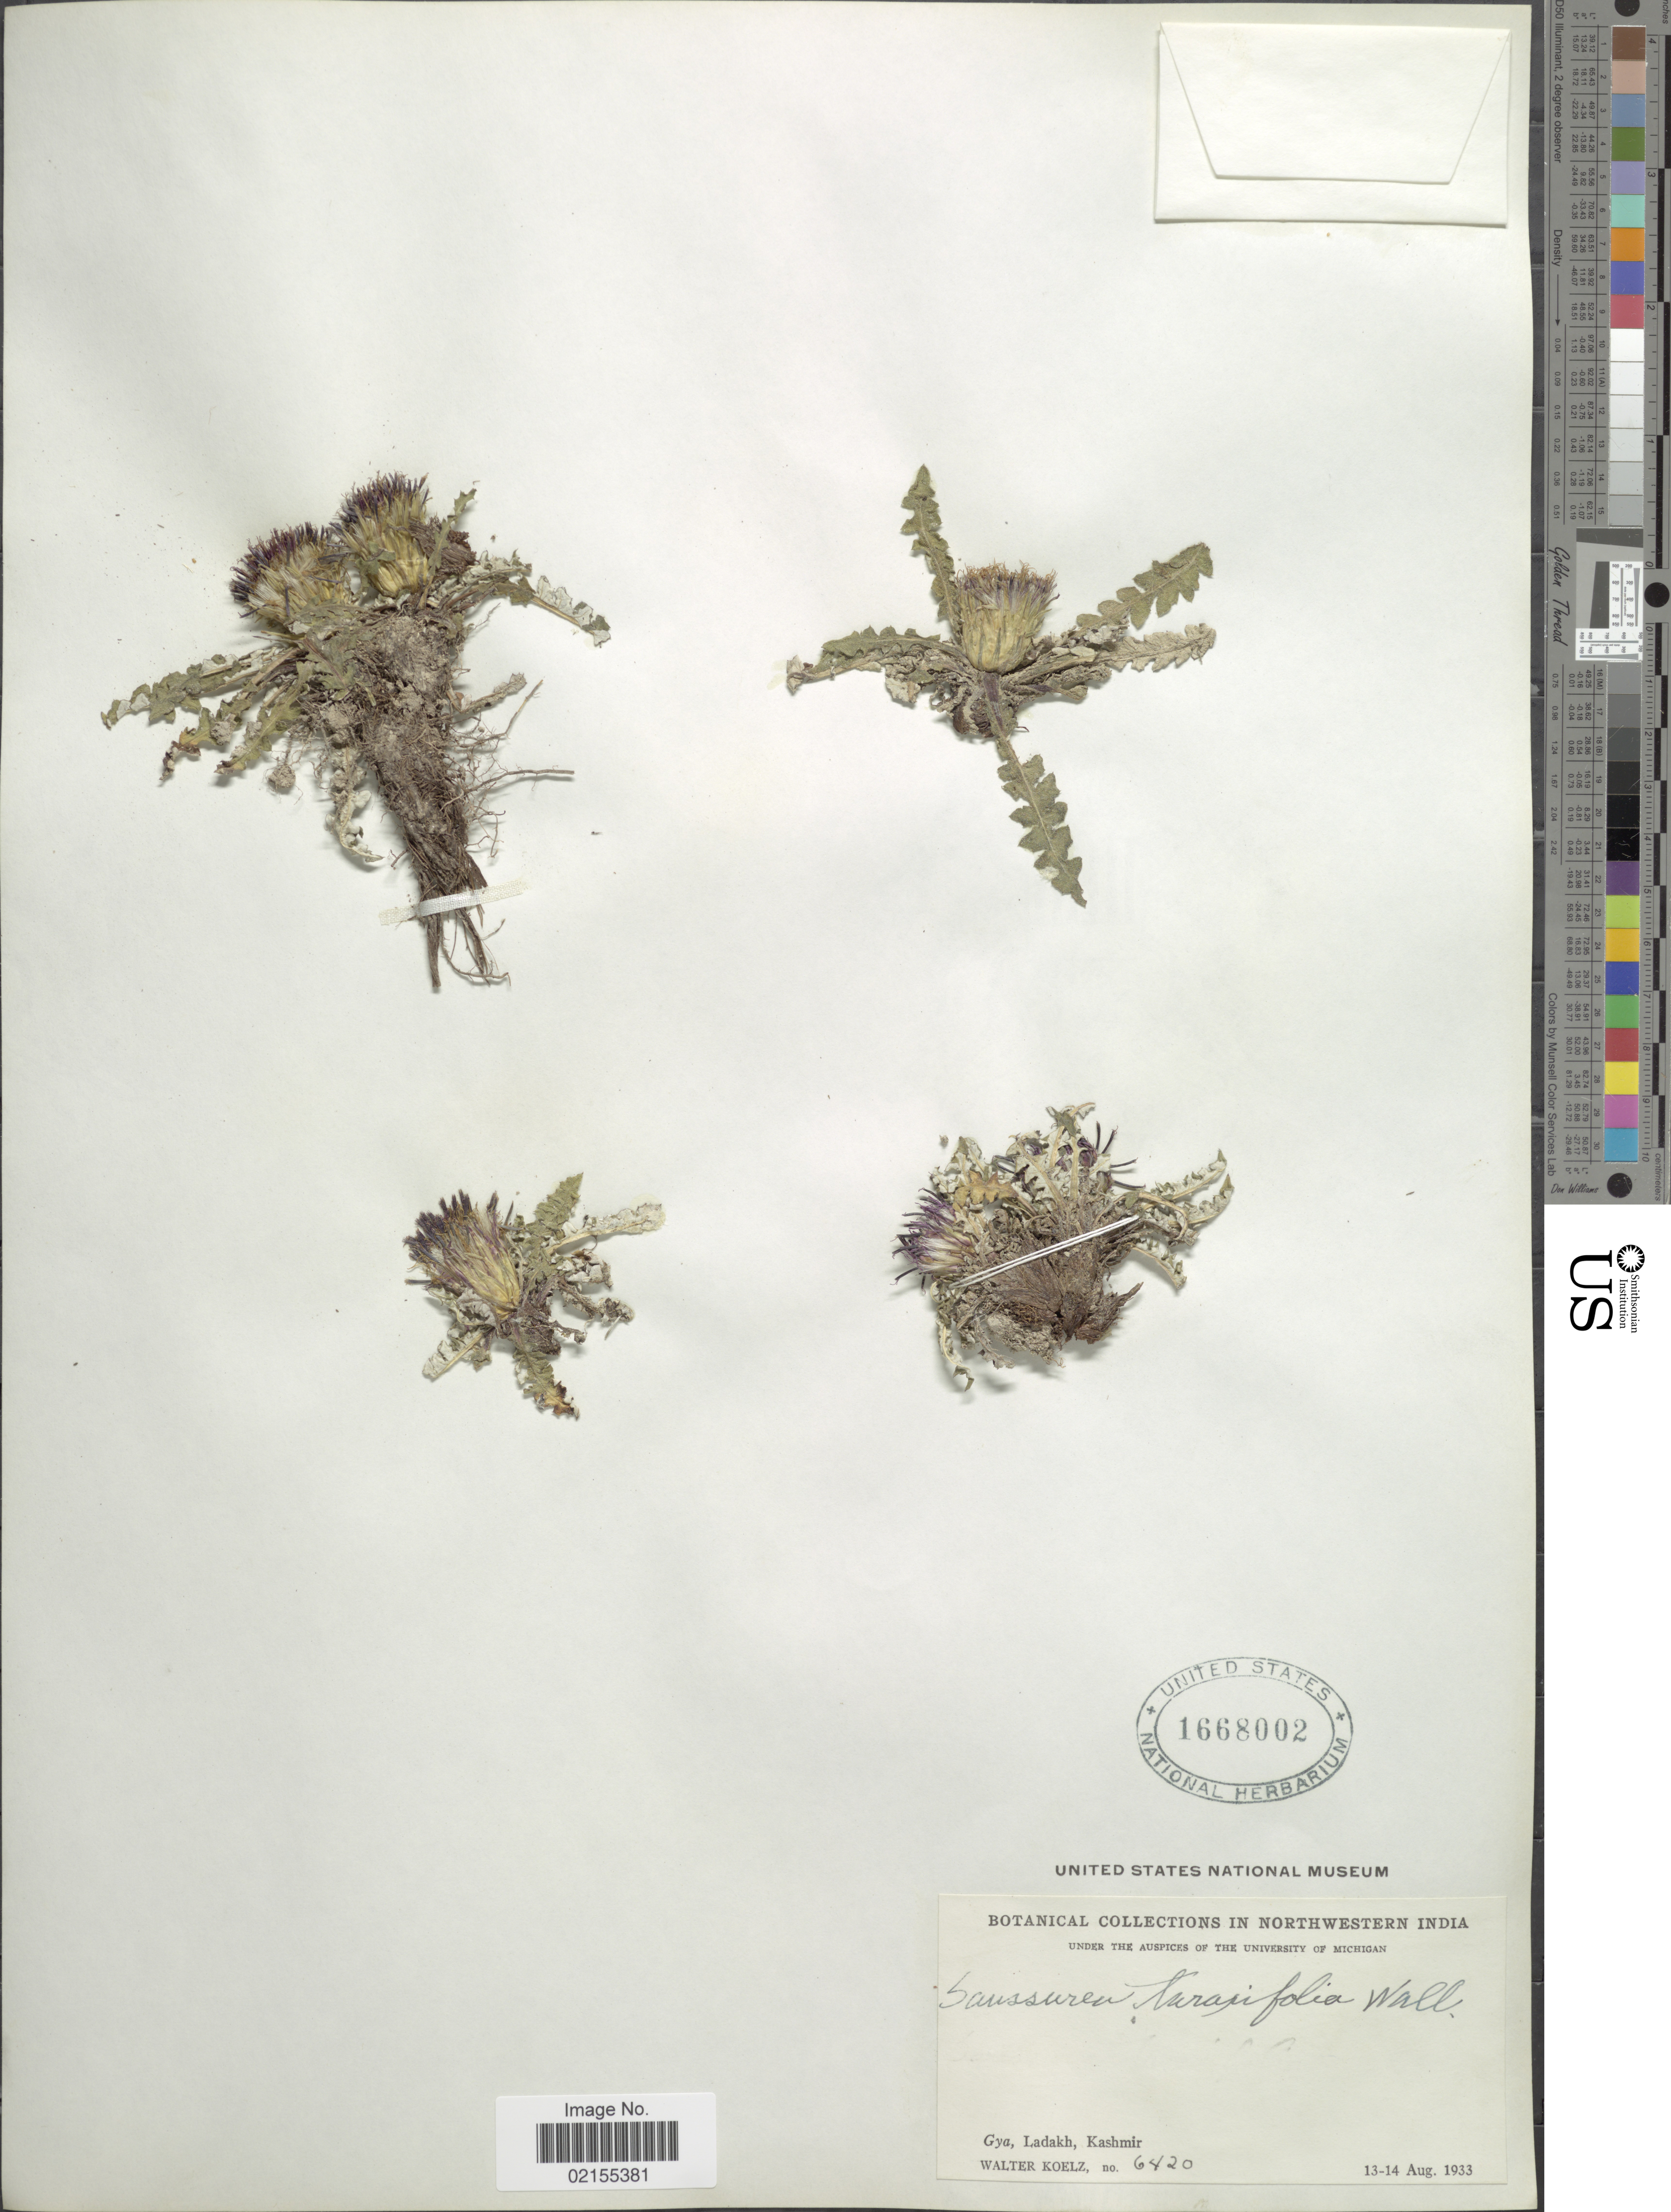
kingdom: Plantae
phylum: Tracheophyta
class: Magnoliopsida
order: Asterales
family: Asteraceae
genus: Saussurea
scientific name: Saussurea leontodontoides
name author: (DC.) Sch. Bip.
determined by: Chen, Yousheng S.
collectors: W. N. Koelz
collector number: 6420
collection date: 1933-08-13/1933-08-14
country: India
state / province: Jammu and Kashmir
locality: Northwestern India, Gya, Ladakh, Kashmir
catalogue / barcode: US 1668002